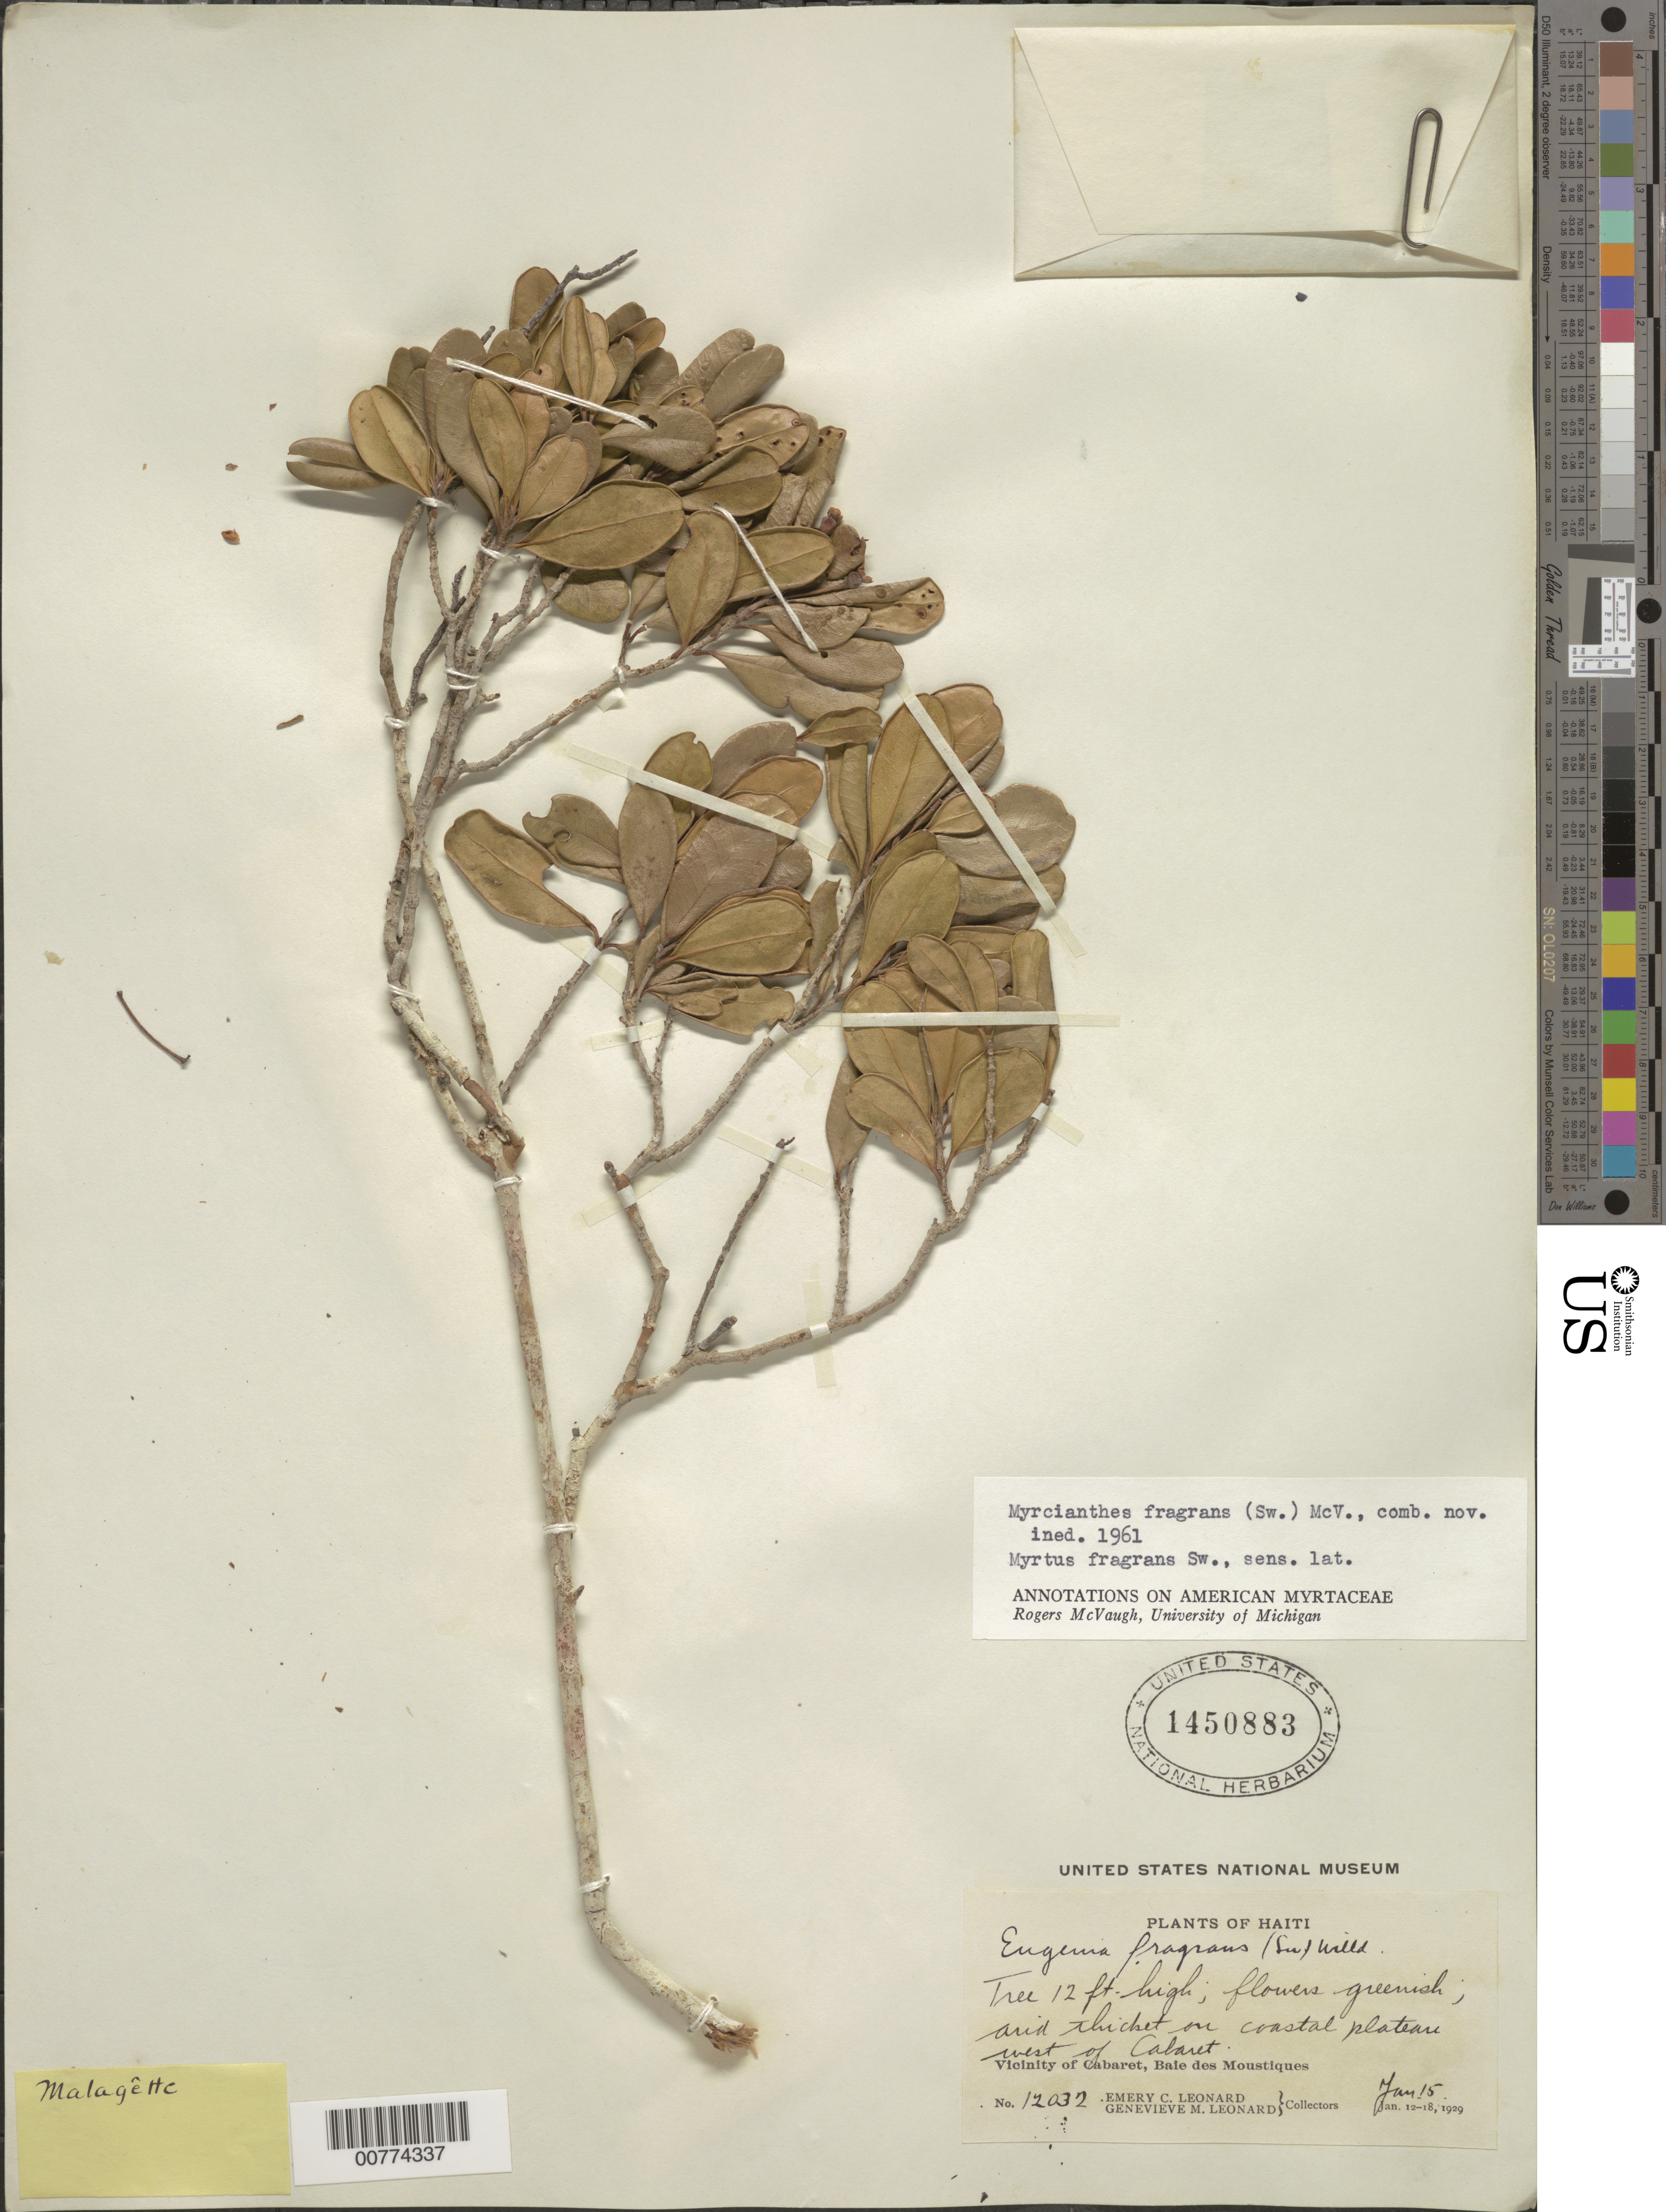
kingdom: Plantae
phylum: Tracheophyta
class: Magnoliopsida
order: Myrtales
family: Myrtaceae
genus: Myrcianthes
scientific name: Myrcianthes fragrans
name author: (Sw.) McVaugh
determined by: McVaugh, R.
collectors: E. C. Leonard & G. M. Leonard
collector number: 12032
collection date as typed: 15 Jan 1929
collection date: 1929-01-15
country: Haiti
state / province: Ouest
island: Hispaniola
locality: Baie des Moustique, vicinity of Cabaret, west of Cabaret.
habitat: Arid thicket on coastal plateau.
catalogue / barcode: US 1450883